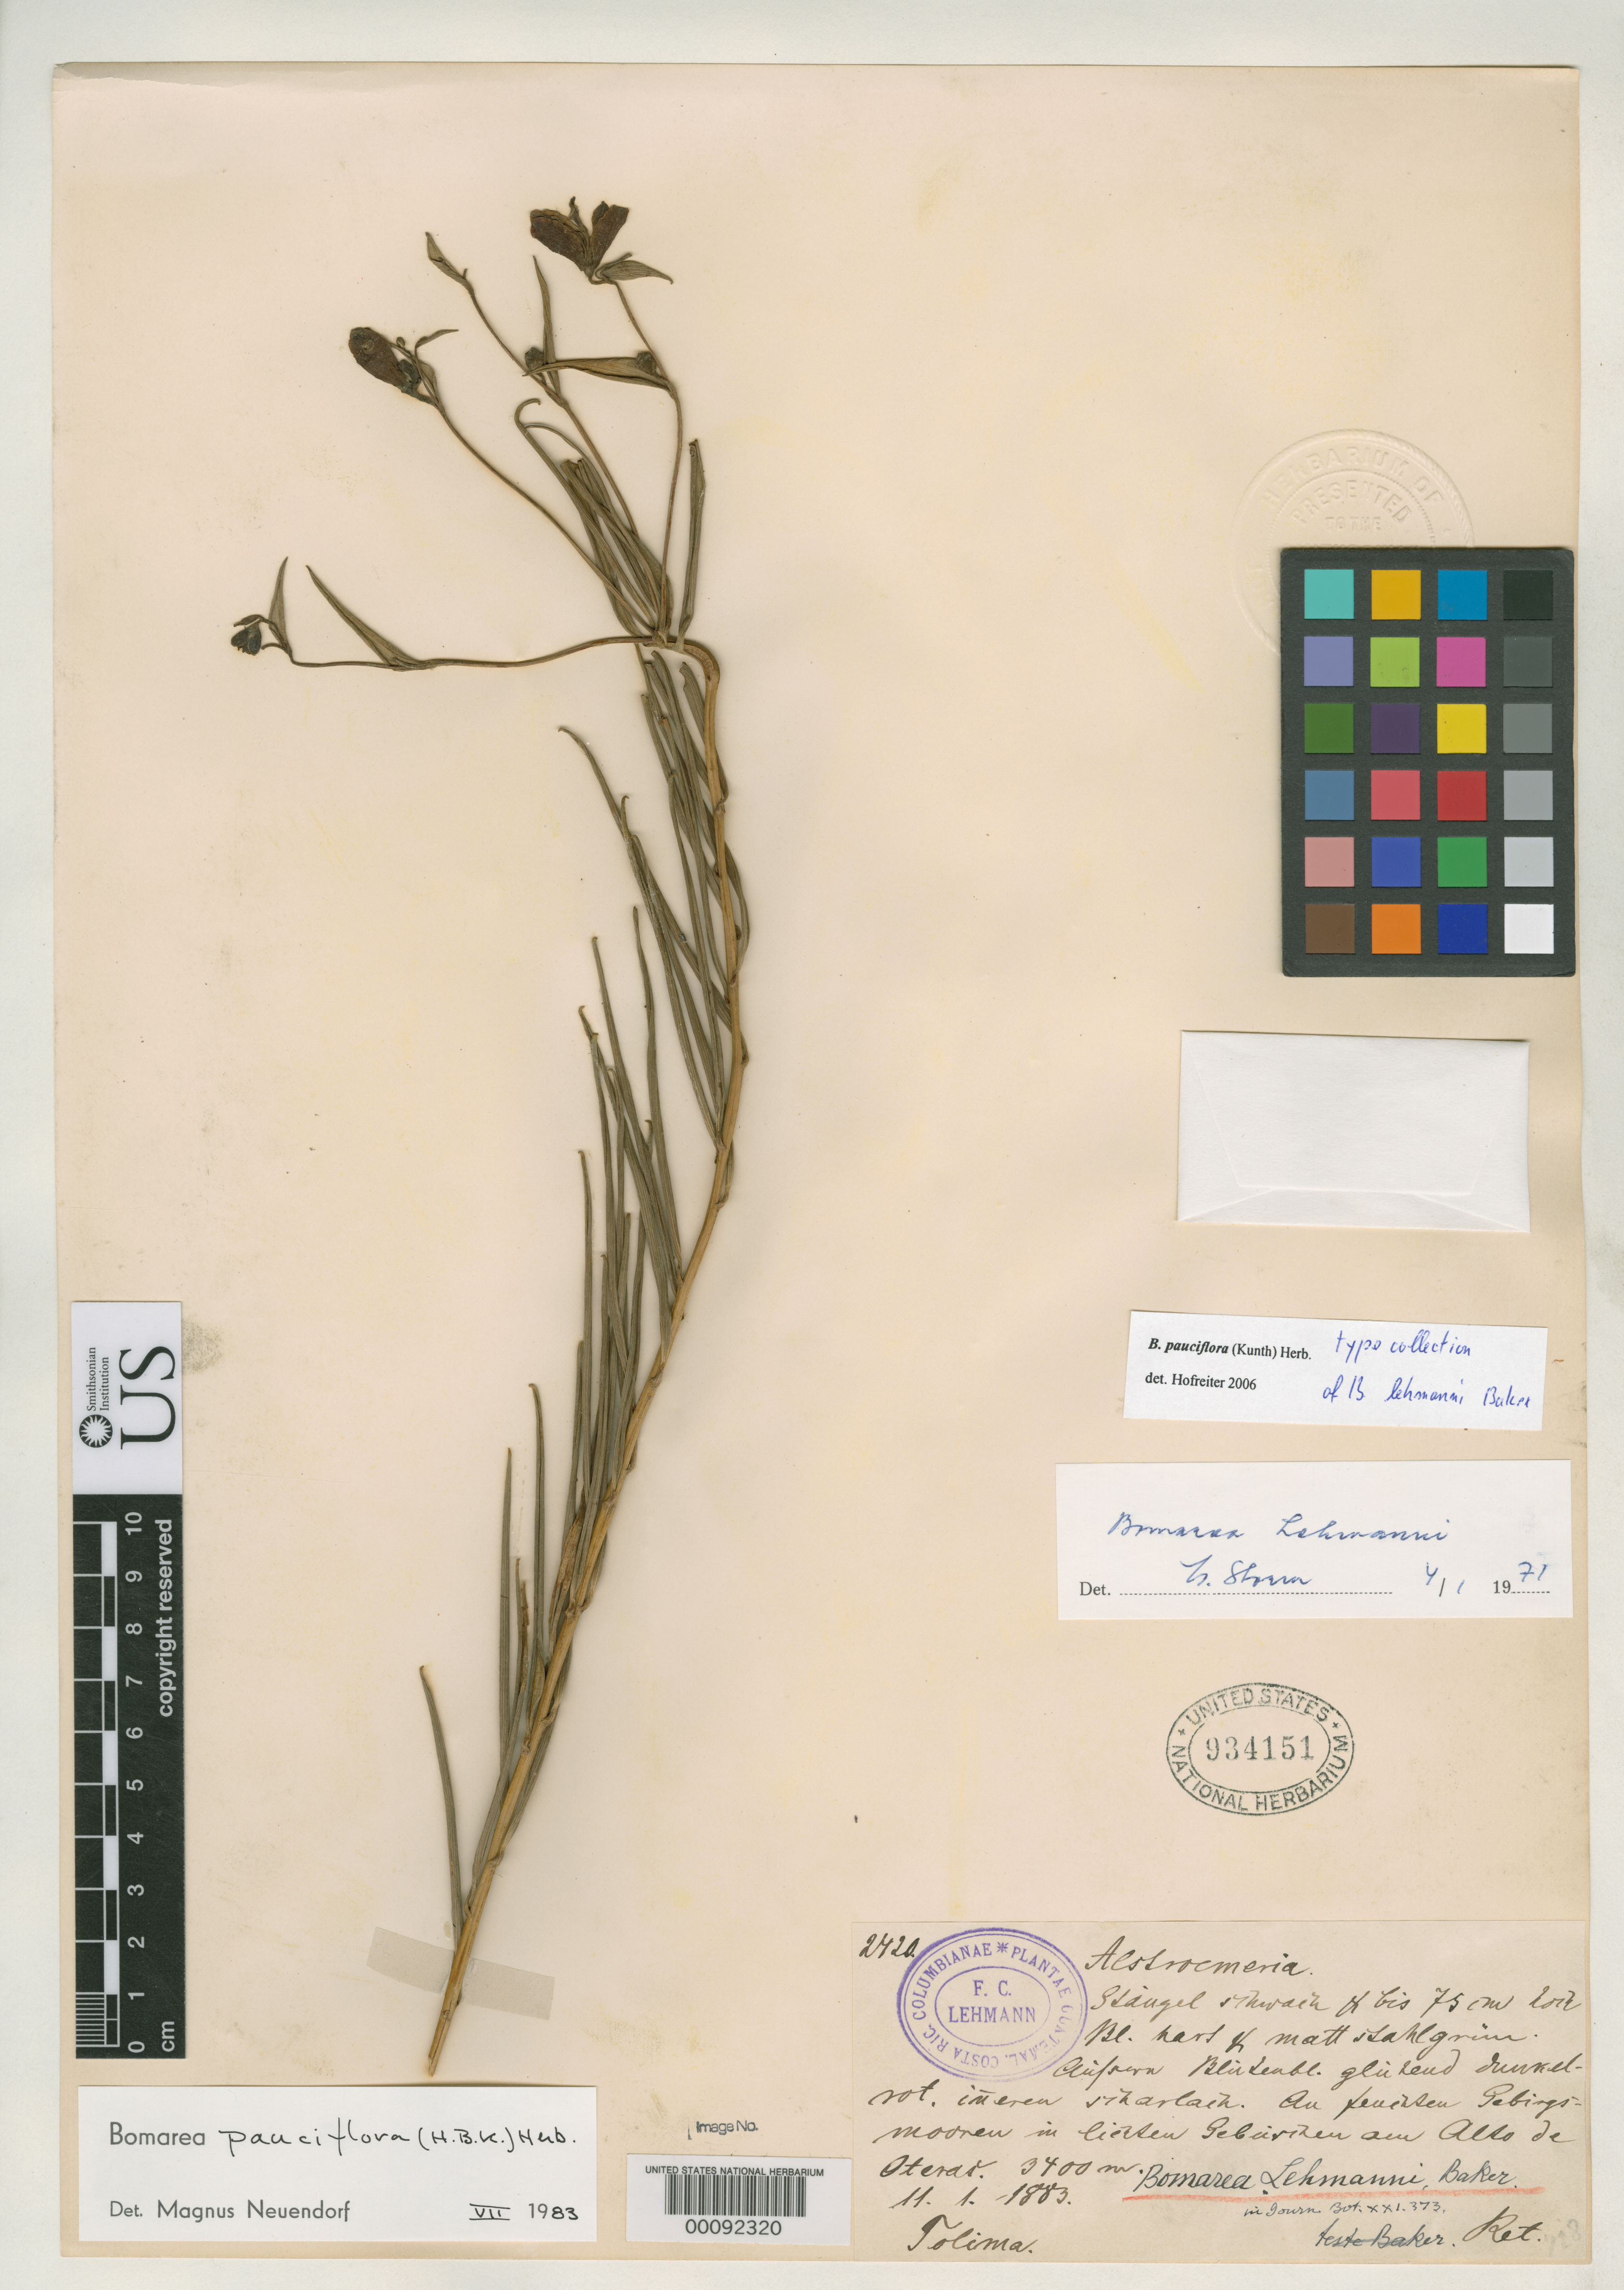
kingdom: Plantae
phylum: Tracheophyta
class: Liliopsida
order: Liliales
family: Alstroemeriaceae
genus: Bomarea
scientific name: Bomarea lehmannii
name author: Baker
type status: Type Collection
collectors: F. C. Lehmann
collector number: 2420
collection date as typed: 11 Jan 1883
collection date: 1883-01-11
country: Colombia / Ecuador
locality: Alto de Oteras.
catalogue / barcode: US 934151